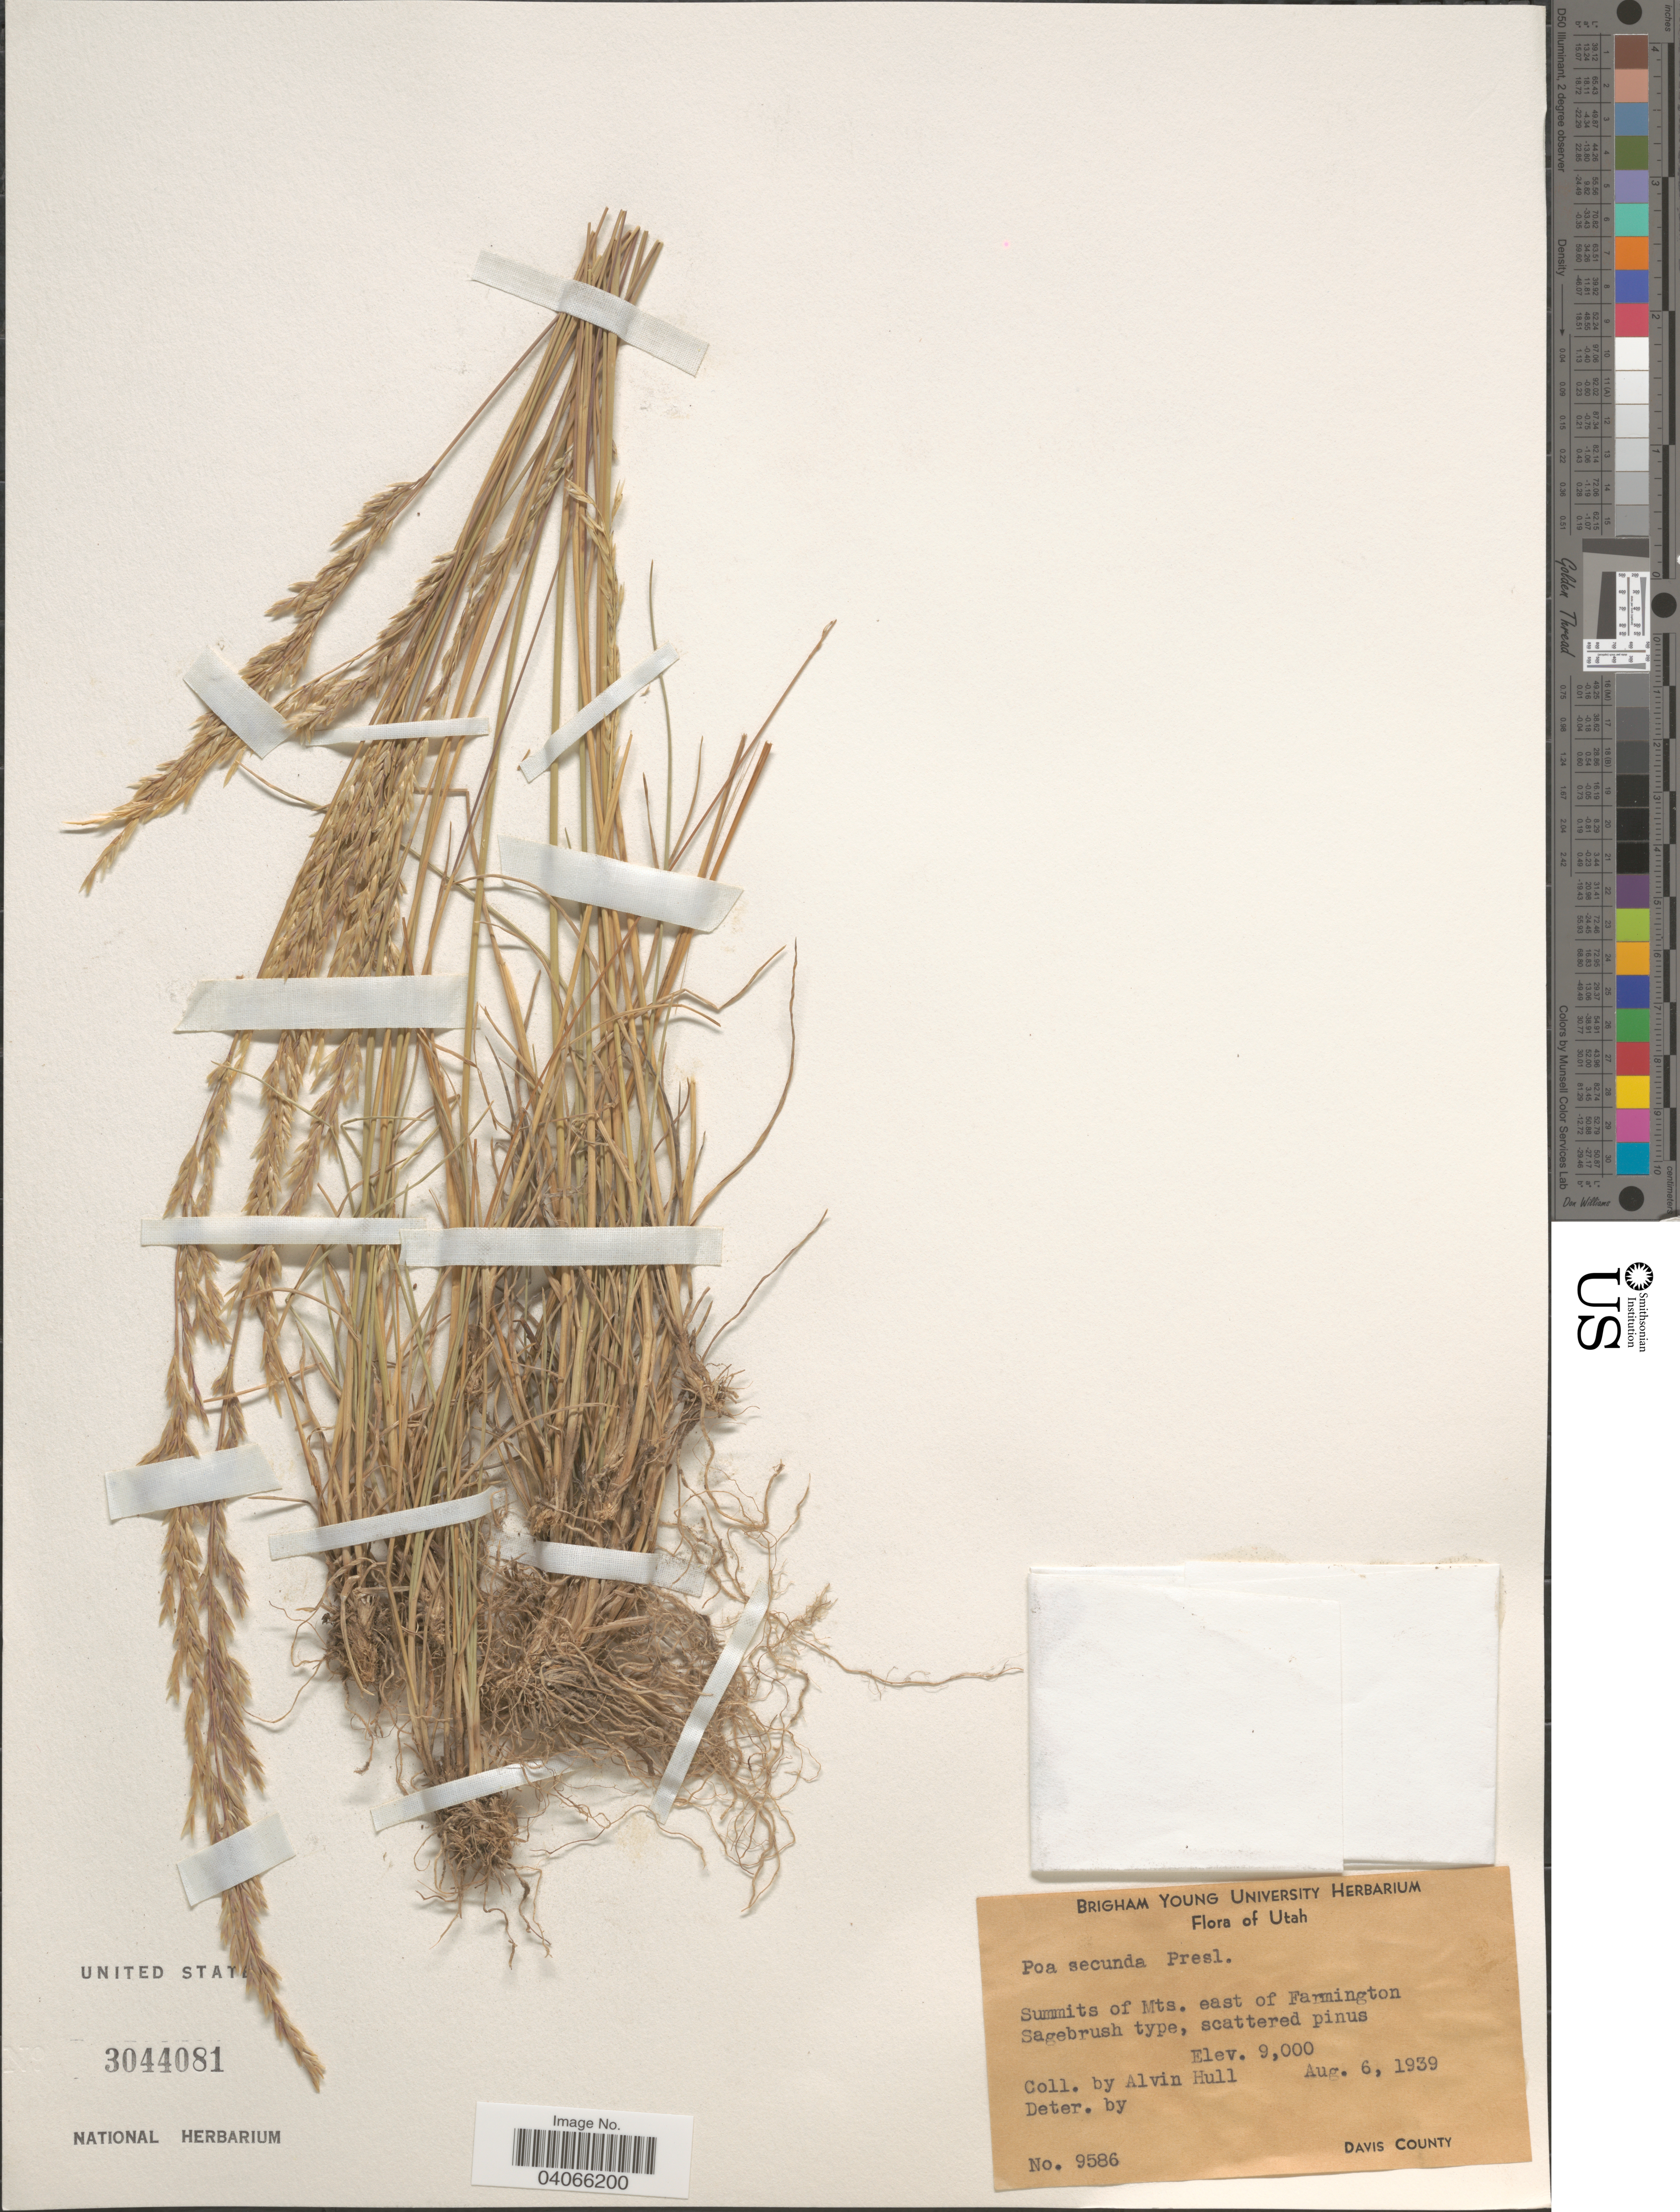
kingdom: Plantae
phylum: Tracheophyta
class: Liliopsida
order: Poales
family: Poaceae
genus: Poa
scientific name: Poa secunda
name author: J. Presl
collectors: A. Hull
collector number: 9586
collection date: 1939-08-06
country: United States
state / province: Utah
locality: Summits of Mts. east of Farmington. Davis County.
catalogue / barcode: US 3044081